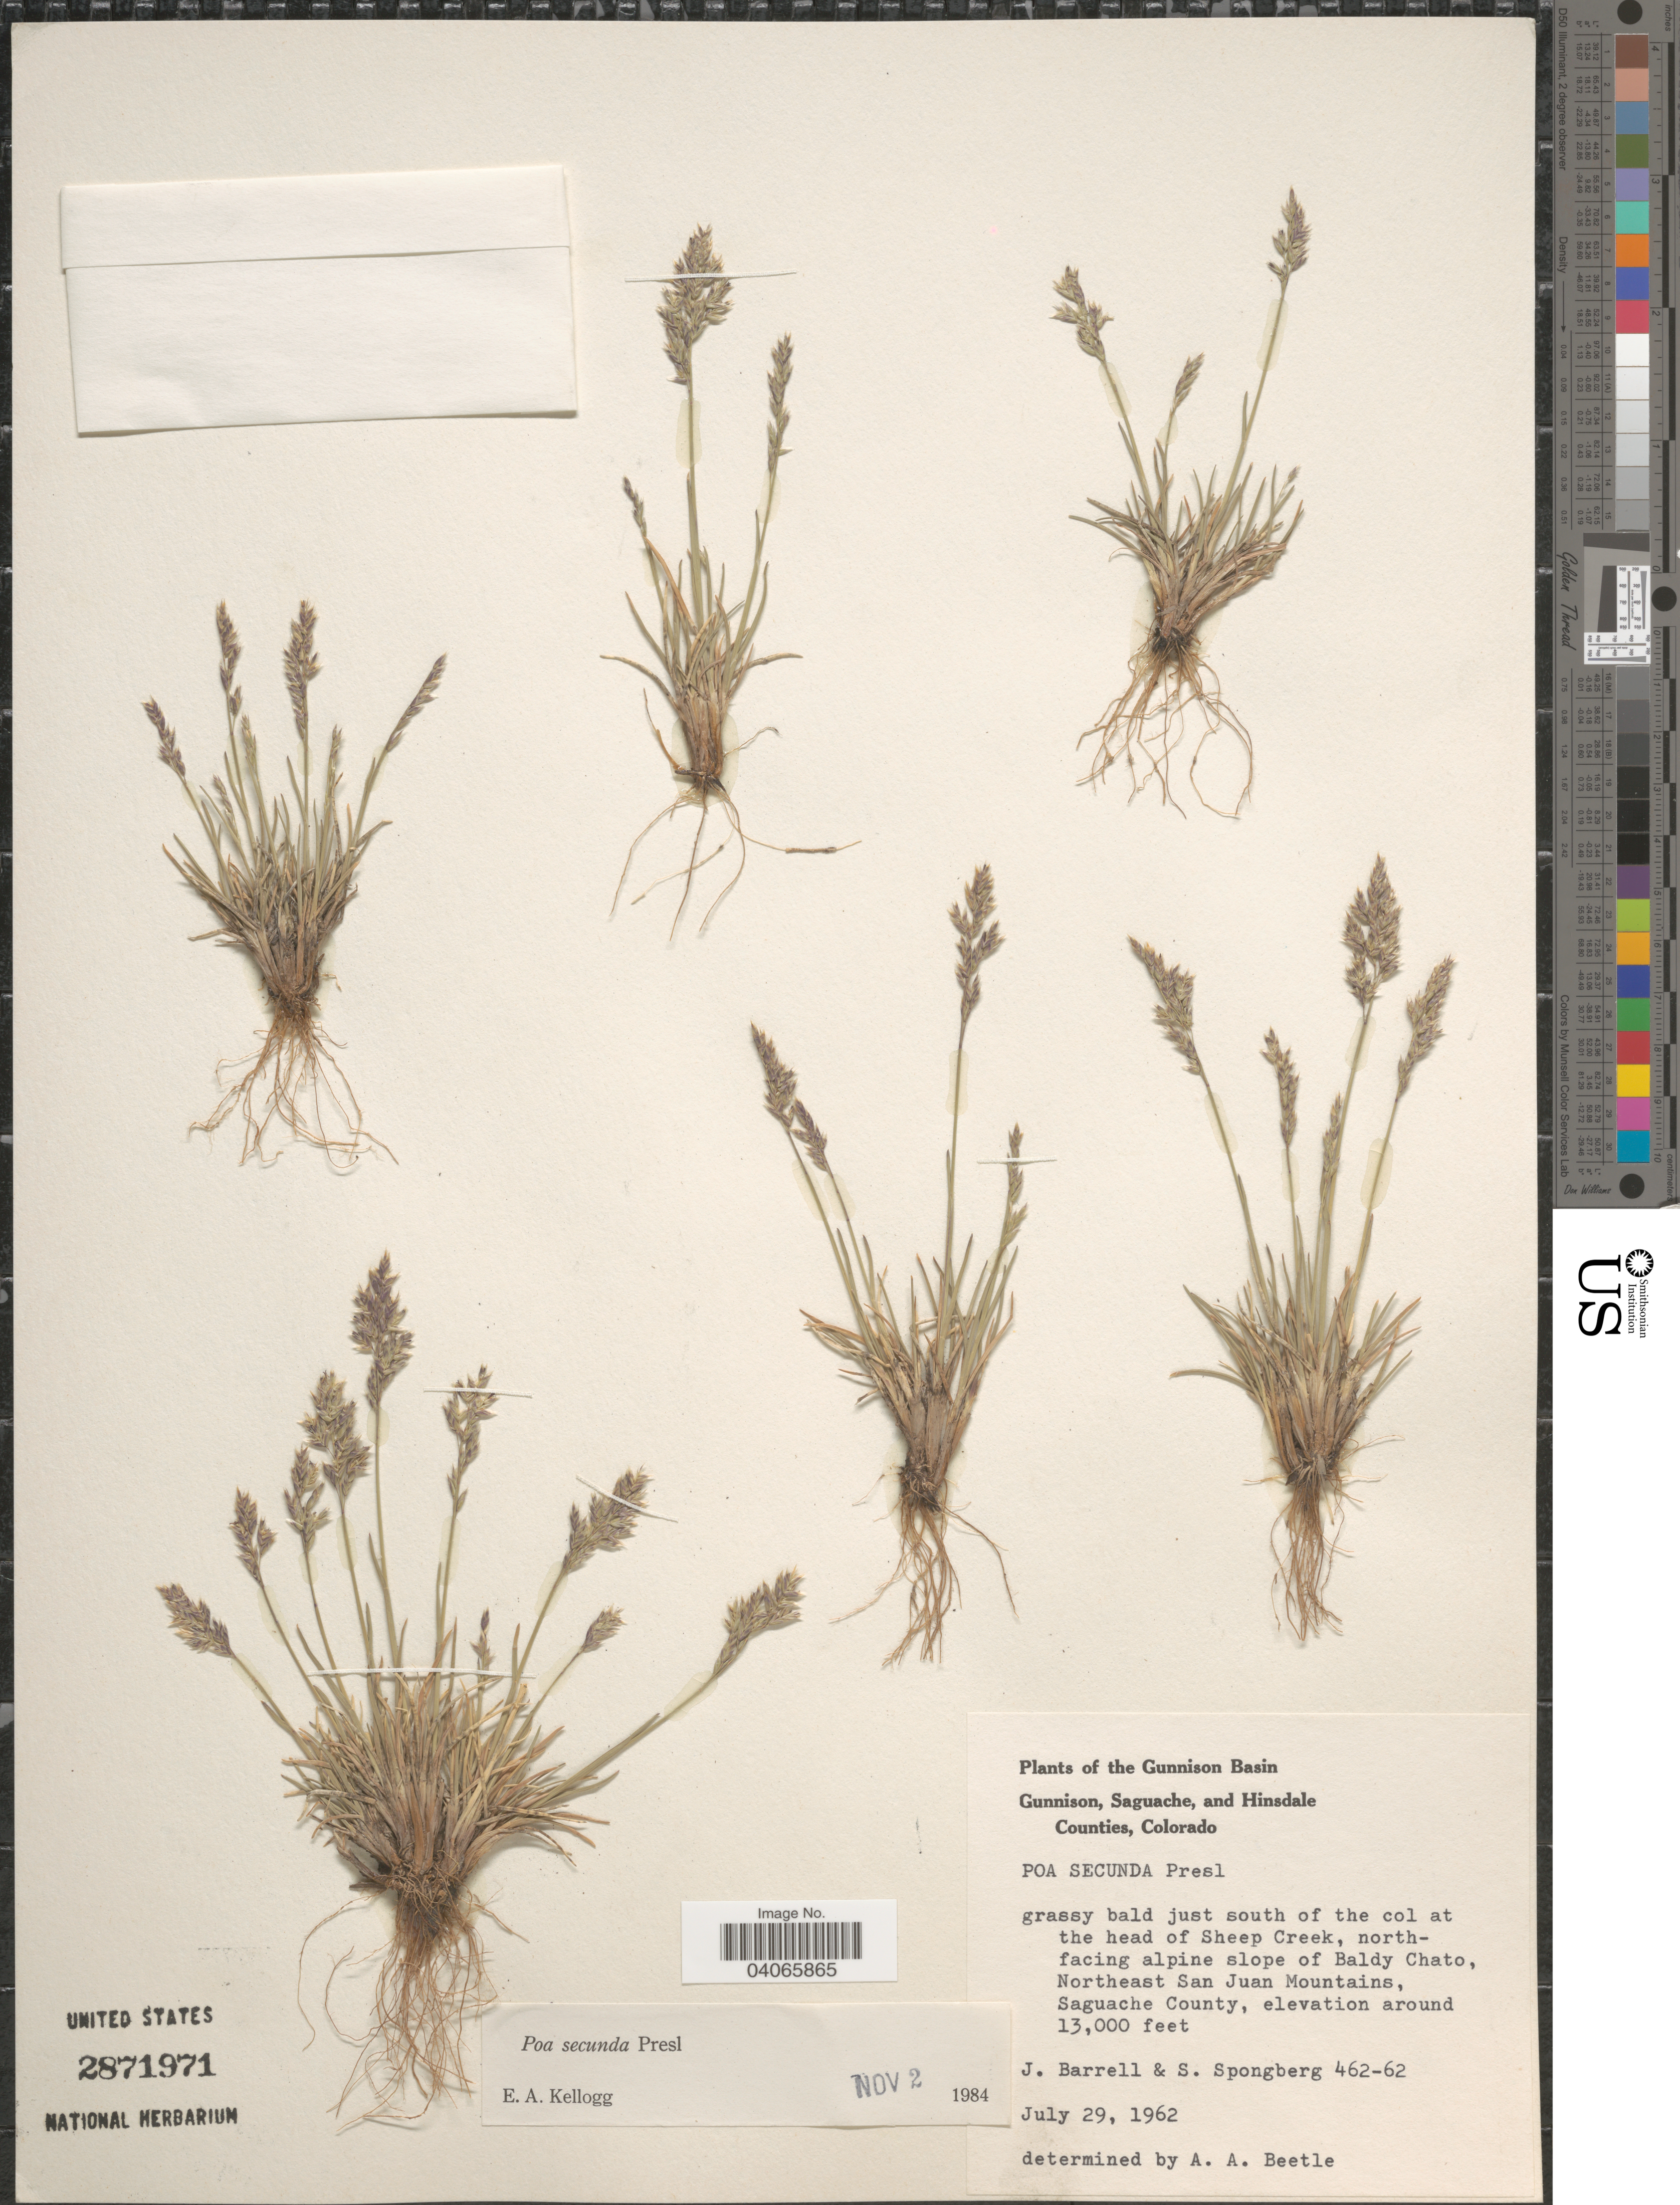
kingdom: Plantae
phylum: Tracheophyta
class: Liliopsida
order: Poales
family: Poaceae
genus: Poa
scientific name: Poa secunda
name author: J. Presl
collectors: J. Barrell & S. A.Spongberg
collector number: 462-62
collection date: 1962-07-29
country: United States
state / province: Colorado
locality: Gunnison Basin. Grassy bald just south of the col at the head of Sheep Creek, north-facing alpine slope of Baldy Chato, Northeast San Juan Mountains,Saguache County.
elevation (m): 3962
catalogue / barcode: US 2871971